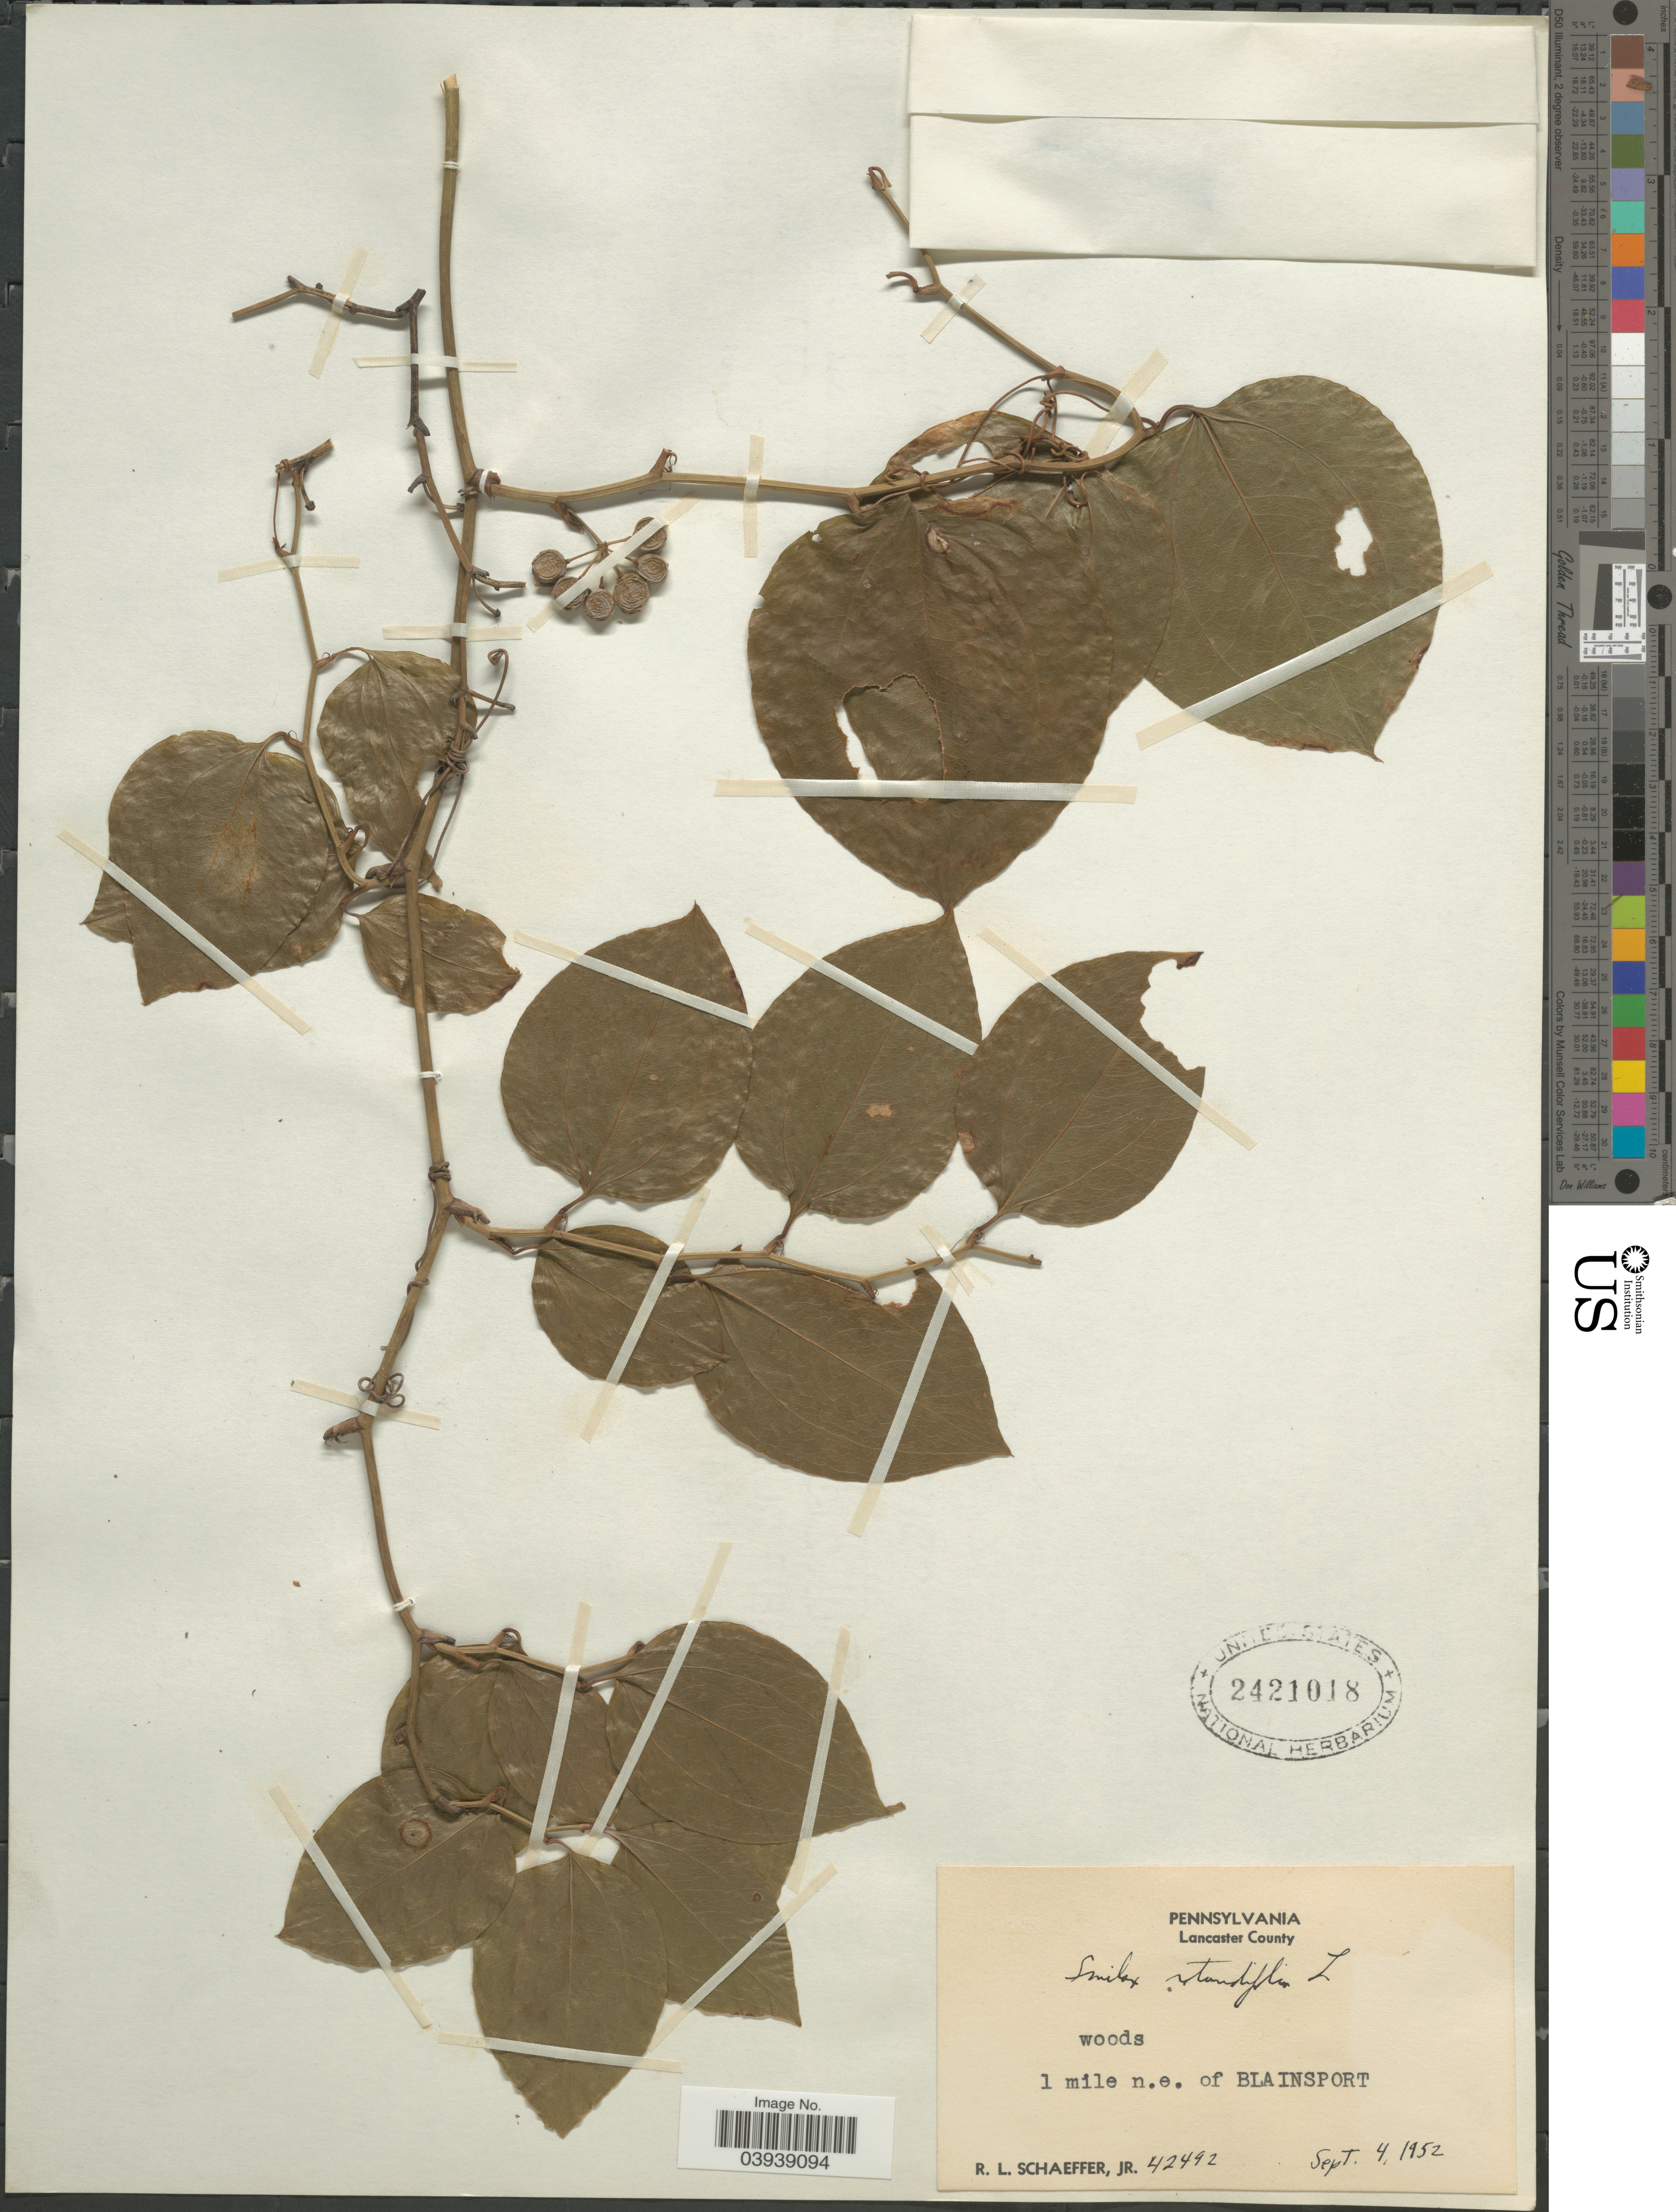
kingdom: Plantae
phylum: Tracheophyta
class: Liliopsida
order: Liliales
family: Smilacaceae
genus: Smilax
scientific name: Smilax rotundifolia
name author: L.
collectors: R. L. Schaeffer Jr.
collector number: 42492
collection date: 1952-09-04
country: United States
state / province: Pennsylvania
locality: Lancaster County. Woods 1 mile n.e. of Blainsport.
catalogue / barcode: US 2421018